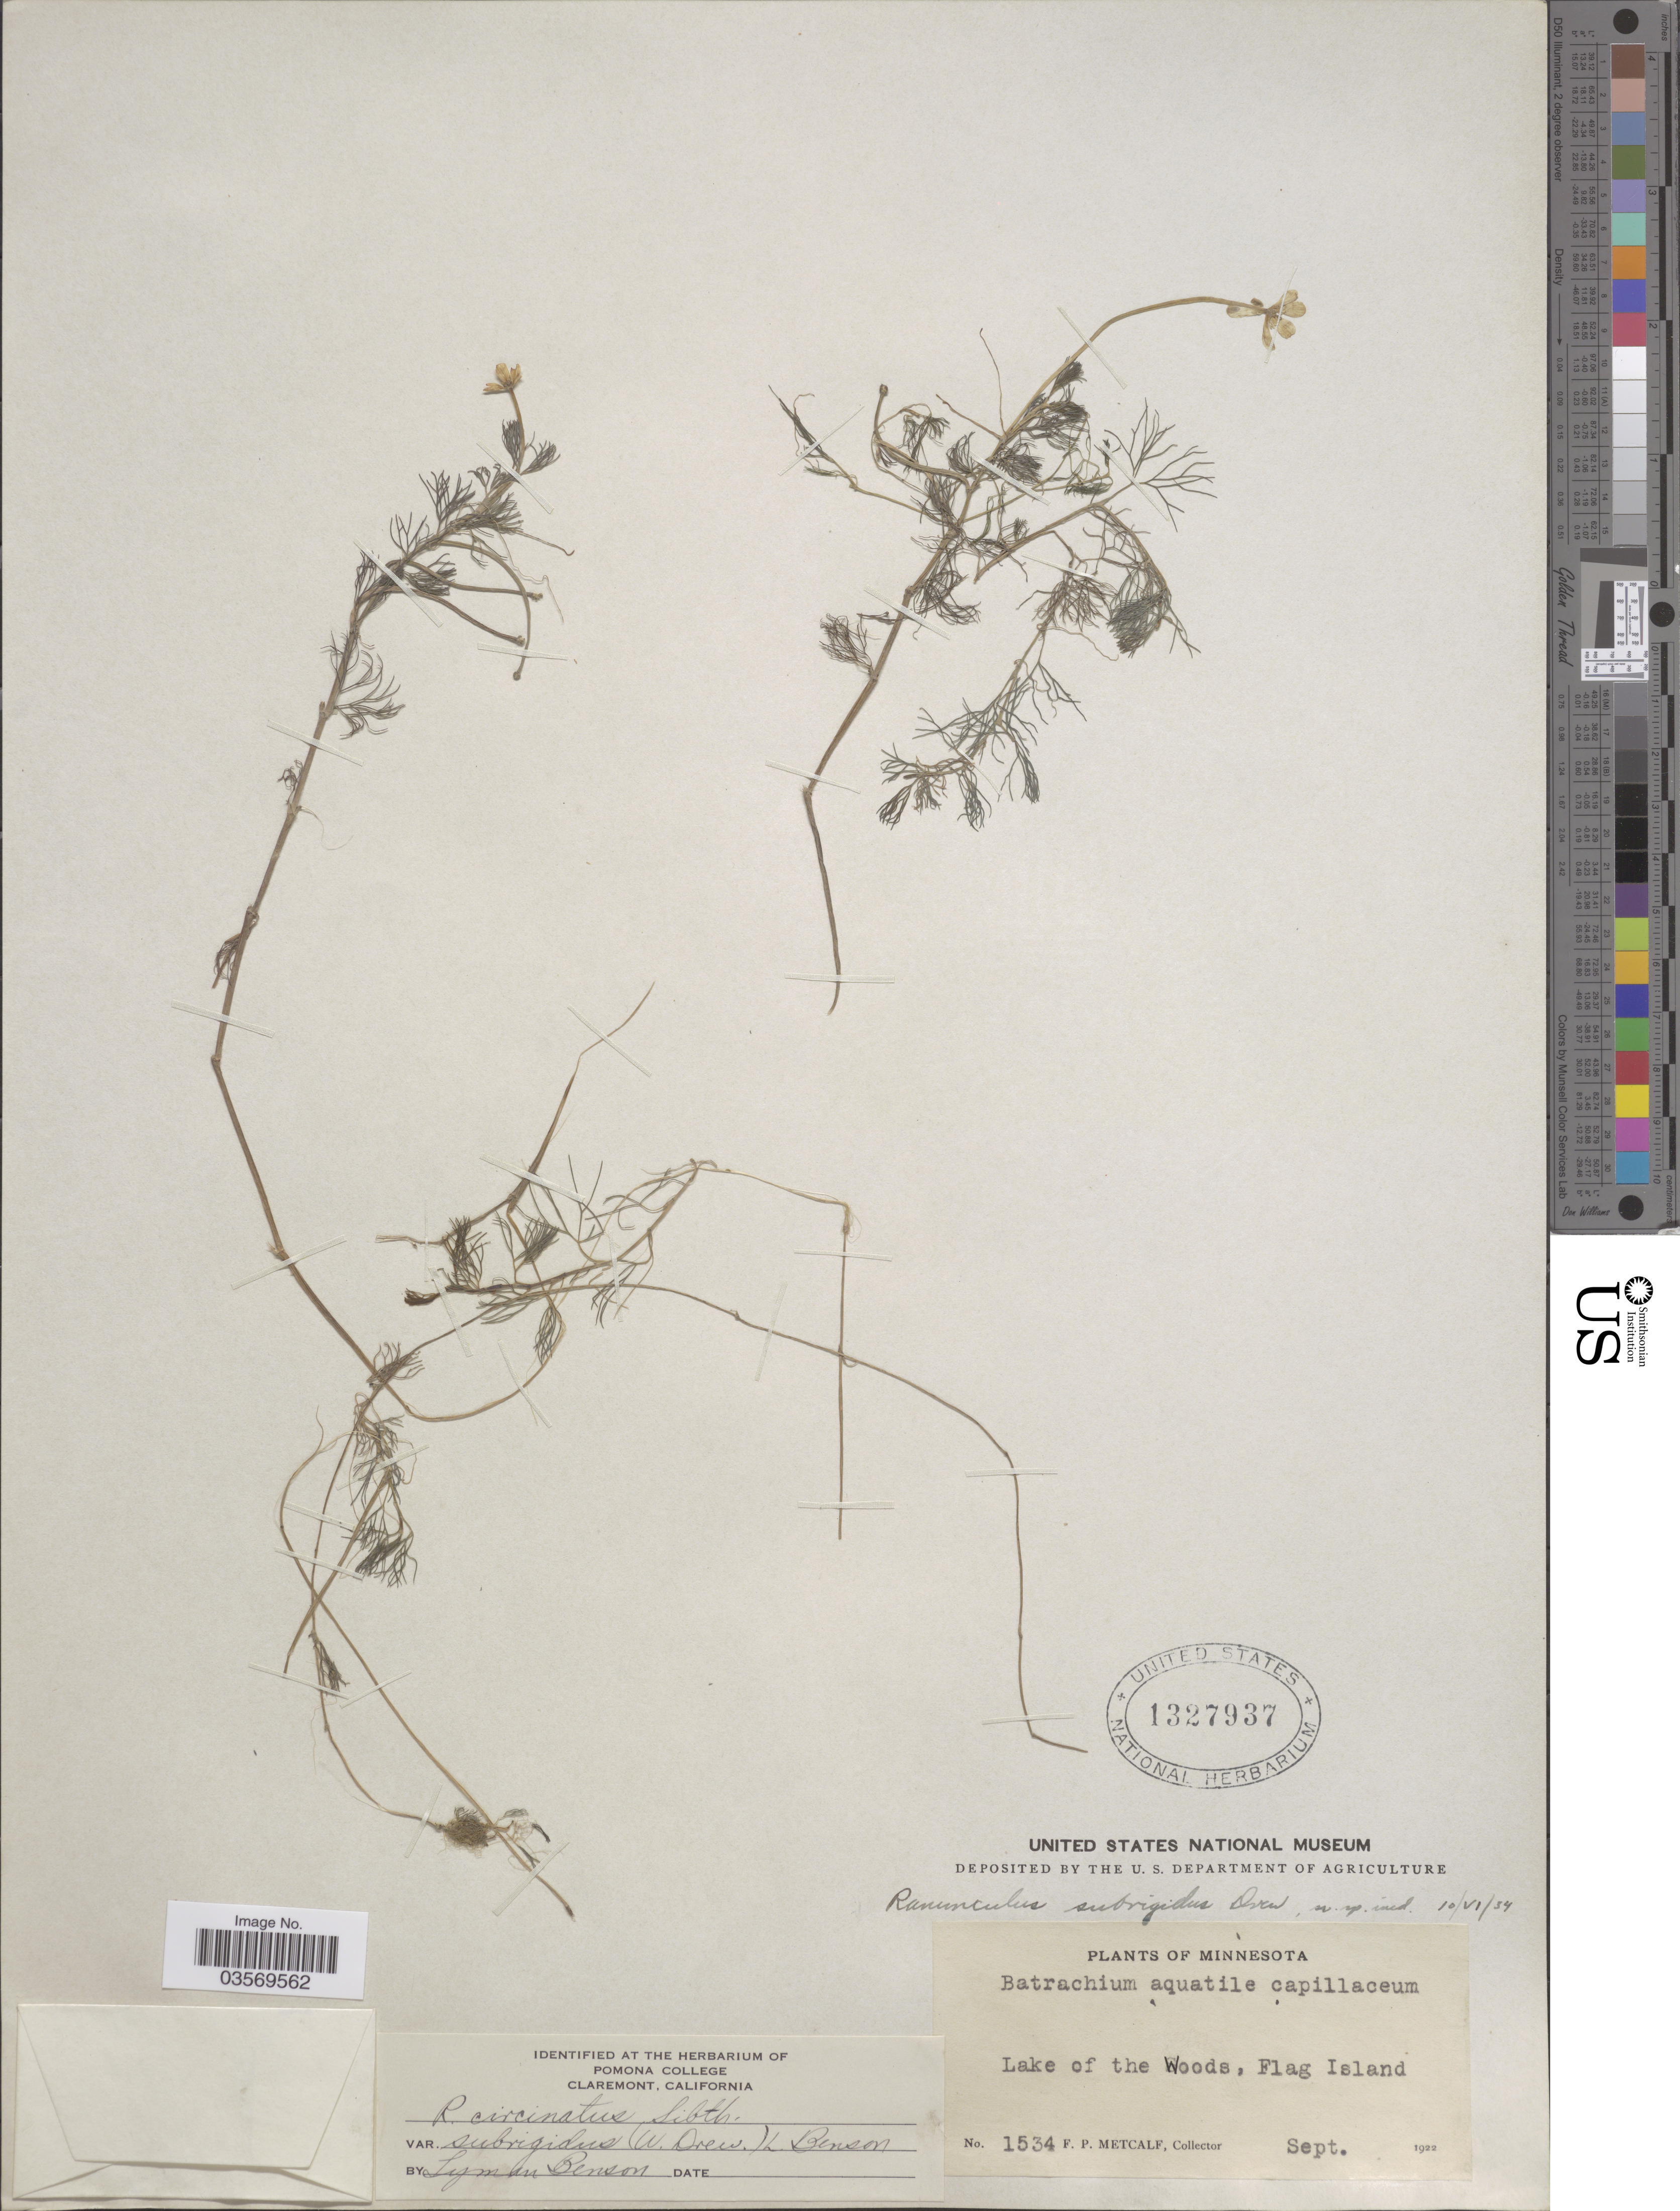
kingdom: Plantae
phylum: Tracheophyta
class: Magnoliopsida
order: Ranunculales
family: Ranunculaceae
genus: Ranunculus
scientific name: Ranunculus subrigidus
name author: W.B. Drew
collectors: F. Metcalf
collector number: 1534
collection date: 1922-09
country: United States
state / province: Minnesota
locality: Lake of the Woods, Flag Island.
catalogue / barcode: US 1327937